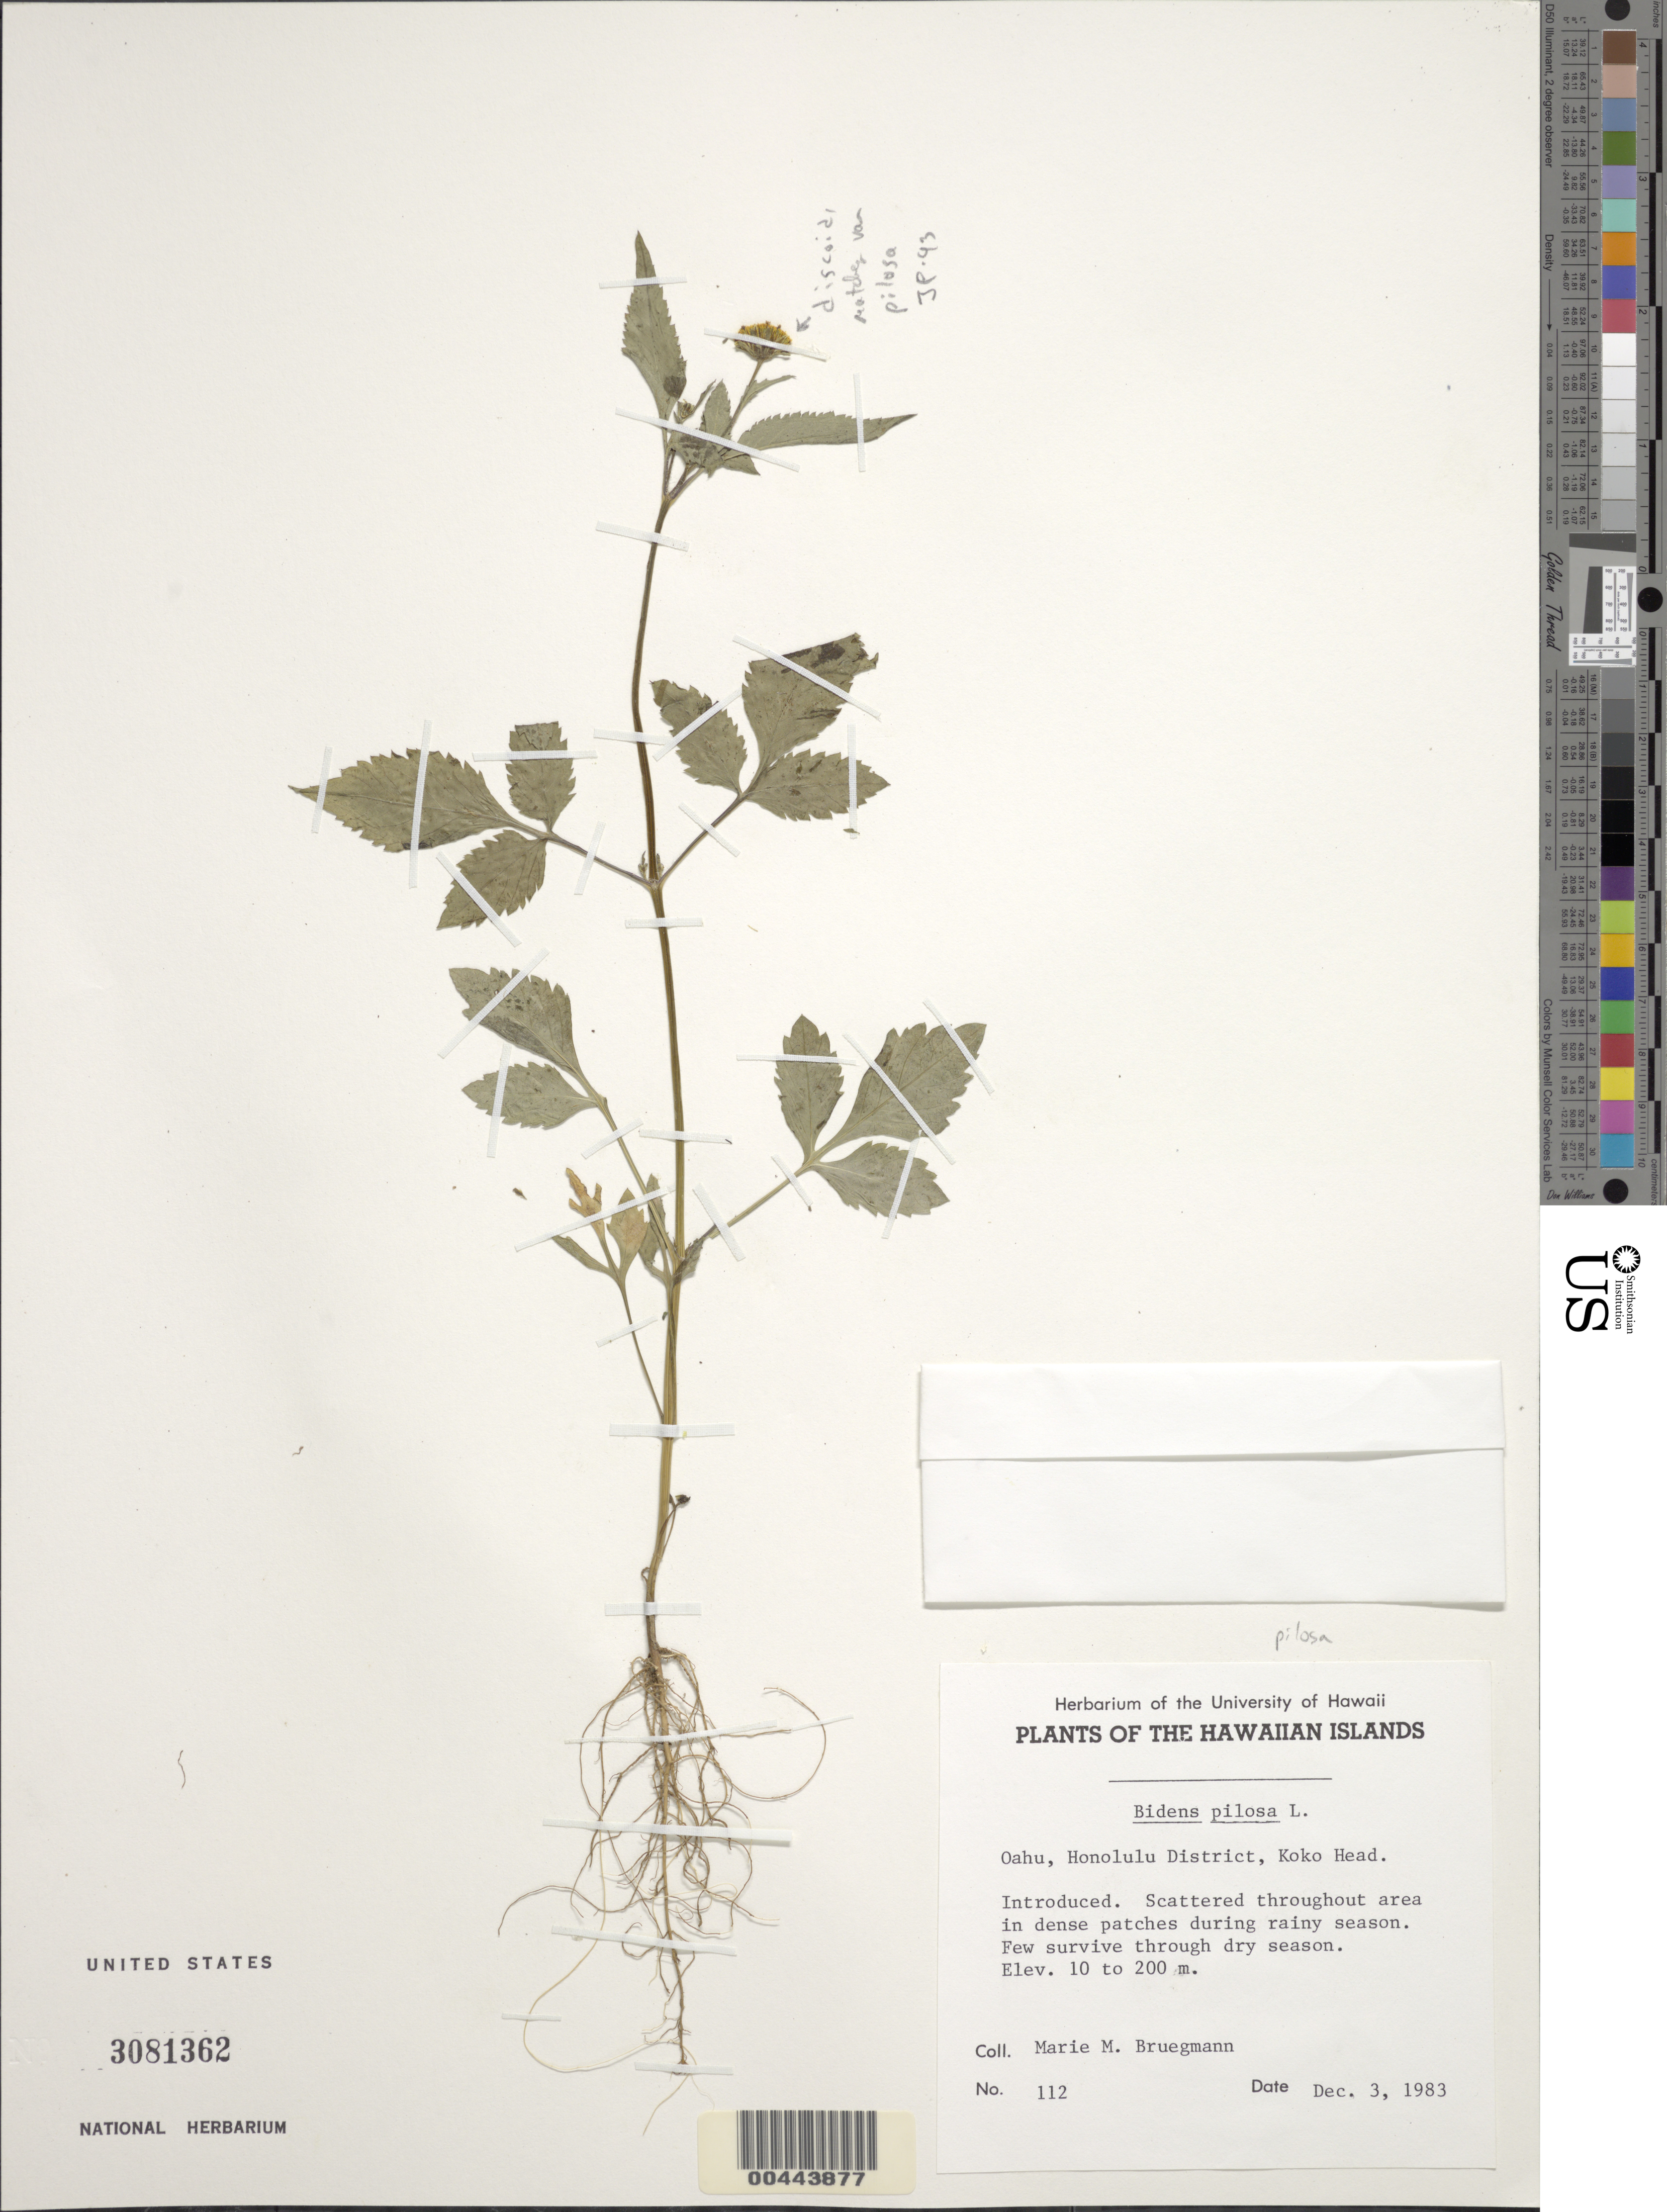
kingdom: Plantae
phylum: Tracheophyta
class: Magnoliopsida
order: Asterales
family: Asteraceae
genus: Bidens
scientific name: Bidens pilosa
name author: L.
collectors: M. Bruegmann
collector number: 112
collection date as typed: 3 Dec 1983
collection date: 1983-12-03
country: United States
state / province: Hawaii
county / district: Honolulu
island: Oahu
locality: Honolulu District, Koko Head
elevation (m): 10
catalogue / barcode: US 3081362